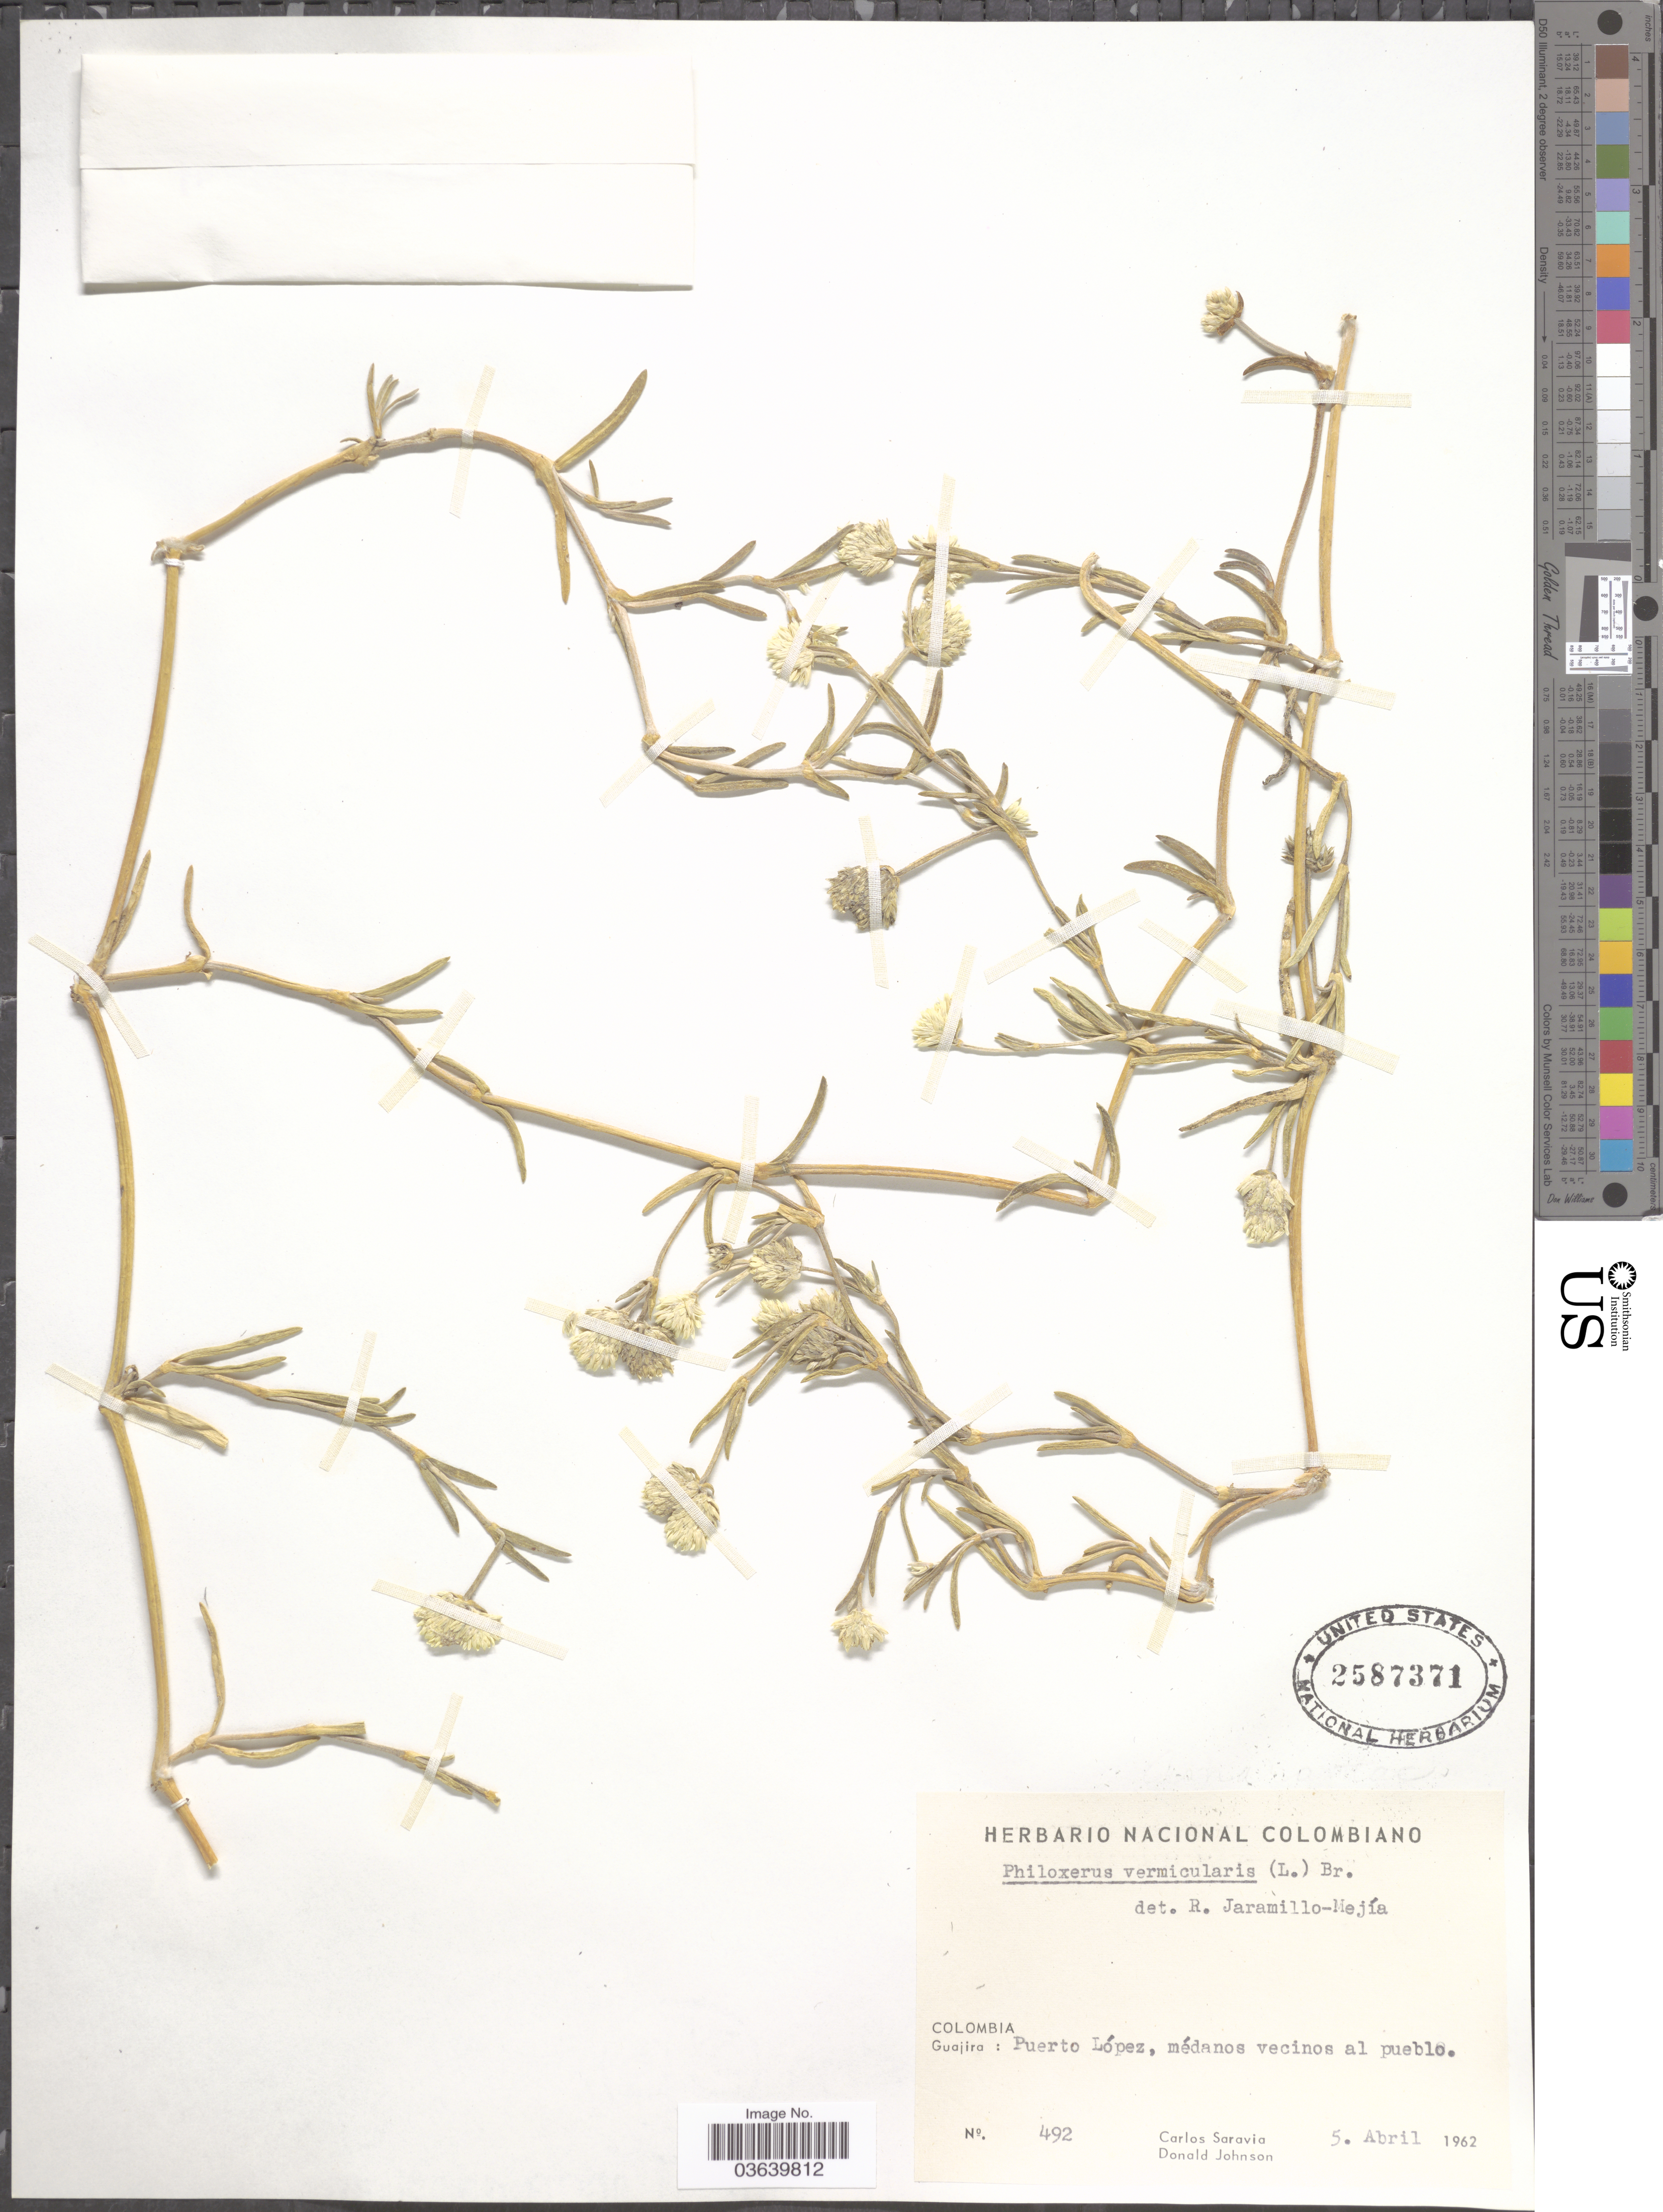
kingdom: Plantae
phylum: Tracheophyta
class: Magnoliopsida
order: Caryophyllales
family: Amaranthaceae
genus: Gomphrena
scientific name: Gomphrena vermicularis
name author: L.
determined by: Strong, Mark T., (BOT), Smithsonian Institution - National Museum of Natural History (UNITED STATES)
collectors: C. Saravia & D. Johnson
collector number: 492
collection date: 1962-04-05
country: Colombia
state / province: La Guajira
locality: Puerto López, médanos vecinos al pueblo.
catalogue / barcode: US 2587371